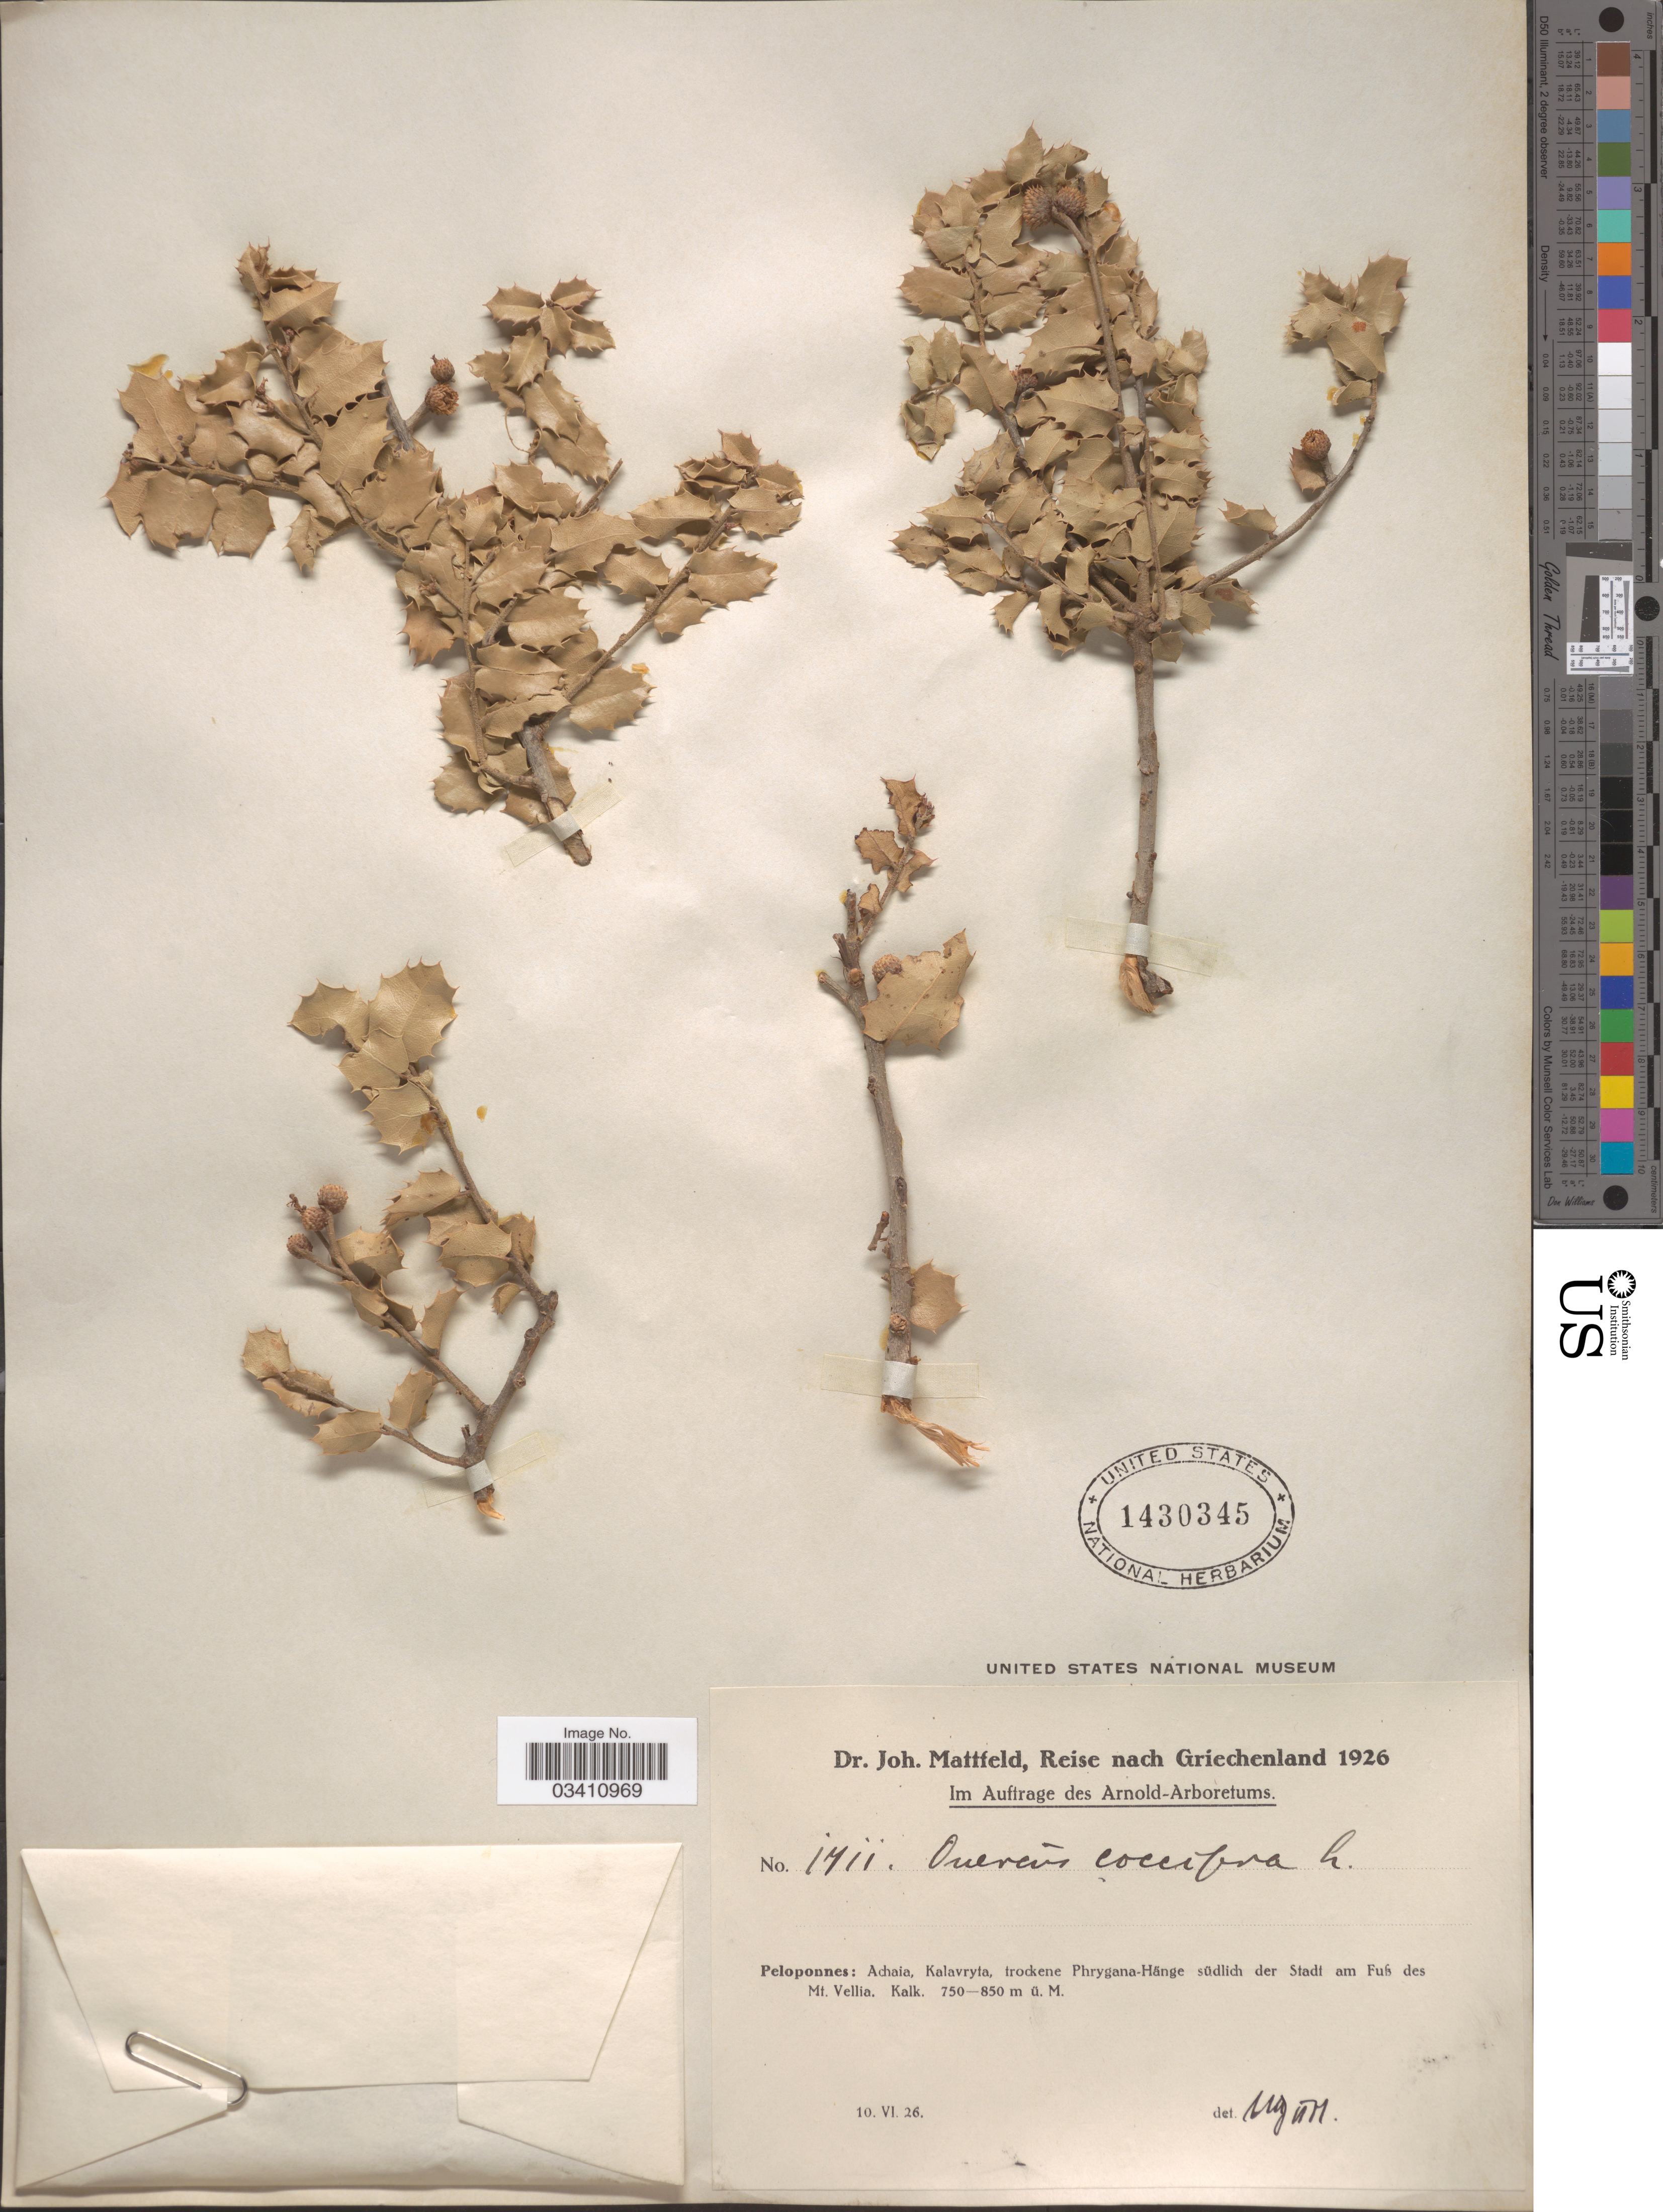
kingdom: Plantae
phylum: Tracheophyta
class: Magnoliopsida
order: Fagales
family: Fagaceae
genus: Quercus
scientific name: Quercus coccifera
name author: L.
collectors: J. Mattfeld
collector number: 1711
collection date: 1926-06-10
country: Greece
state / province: Peloponnese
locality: Peloponnes: Achaia, Kalavryta, trockene Phygana-Hänge südlich der stadt am Fuß des Mt. Vellia. Kalk.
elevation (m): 750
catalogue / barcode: US 1430345